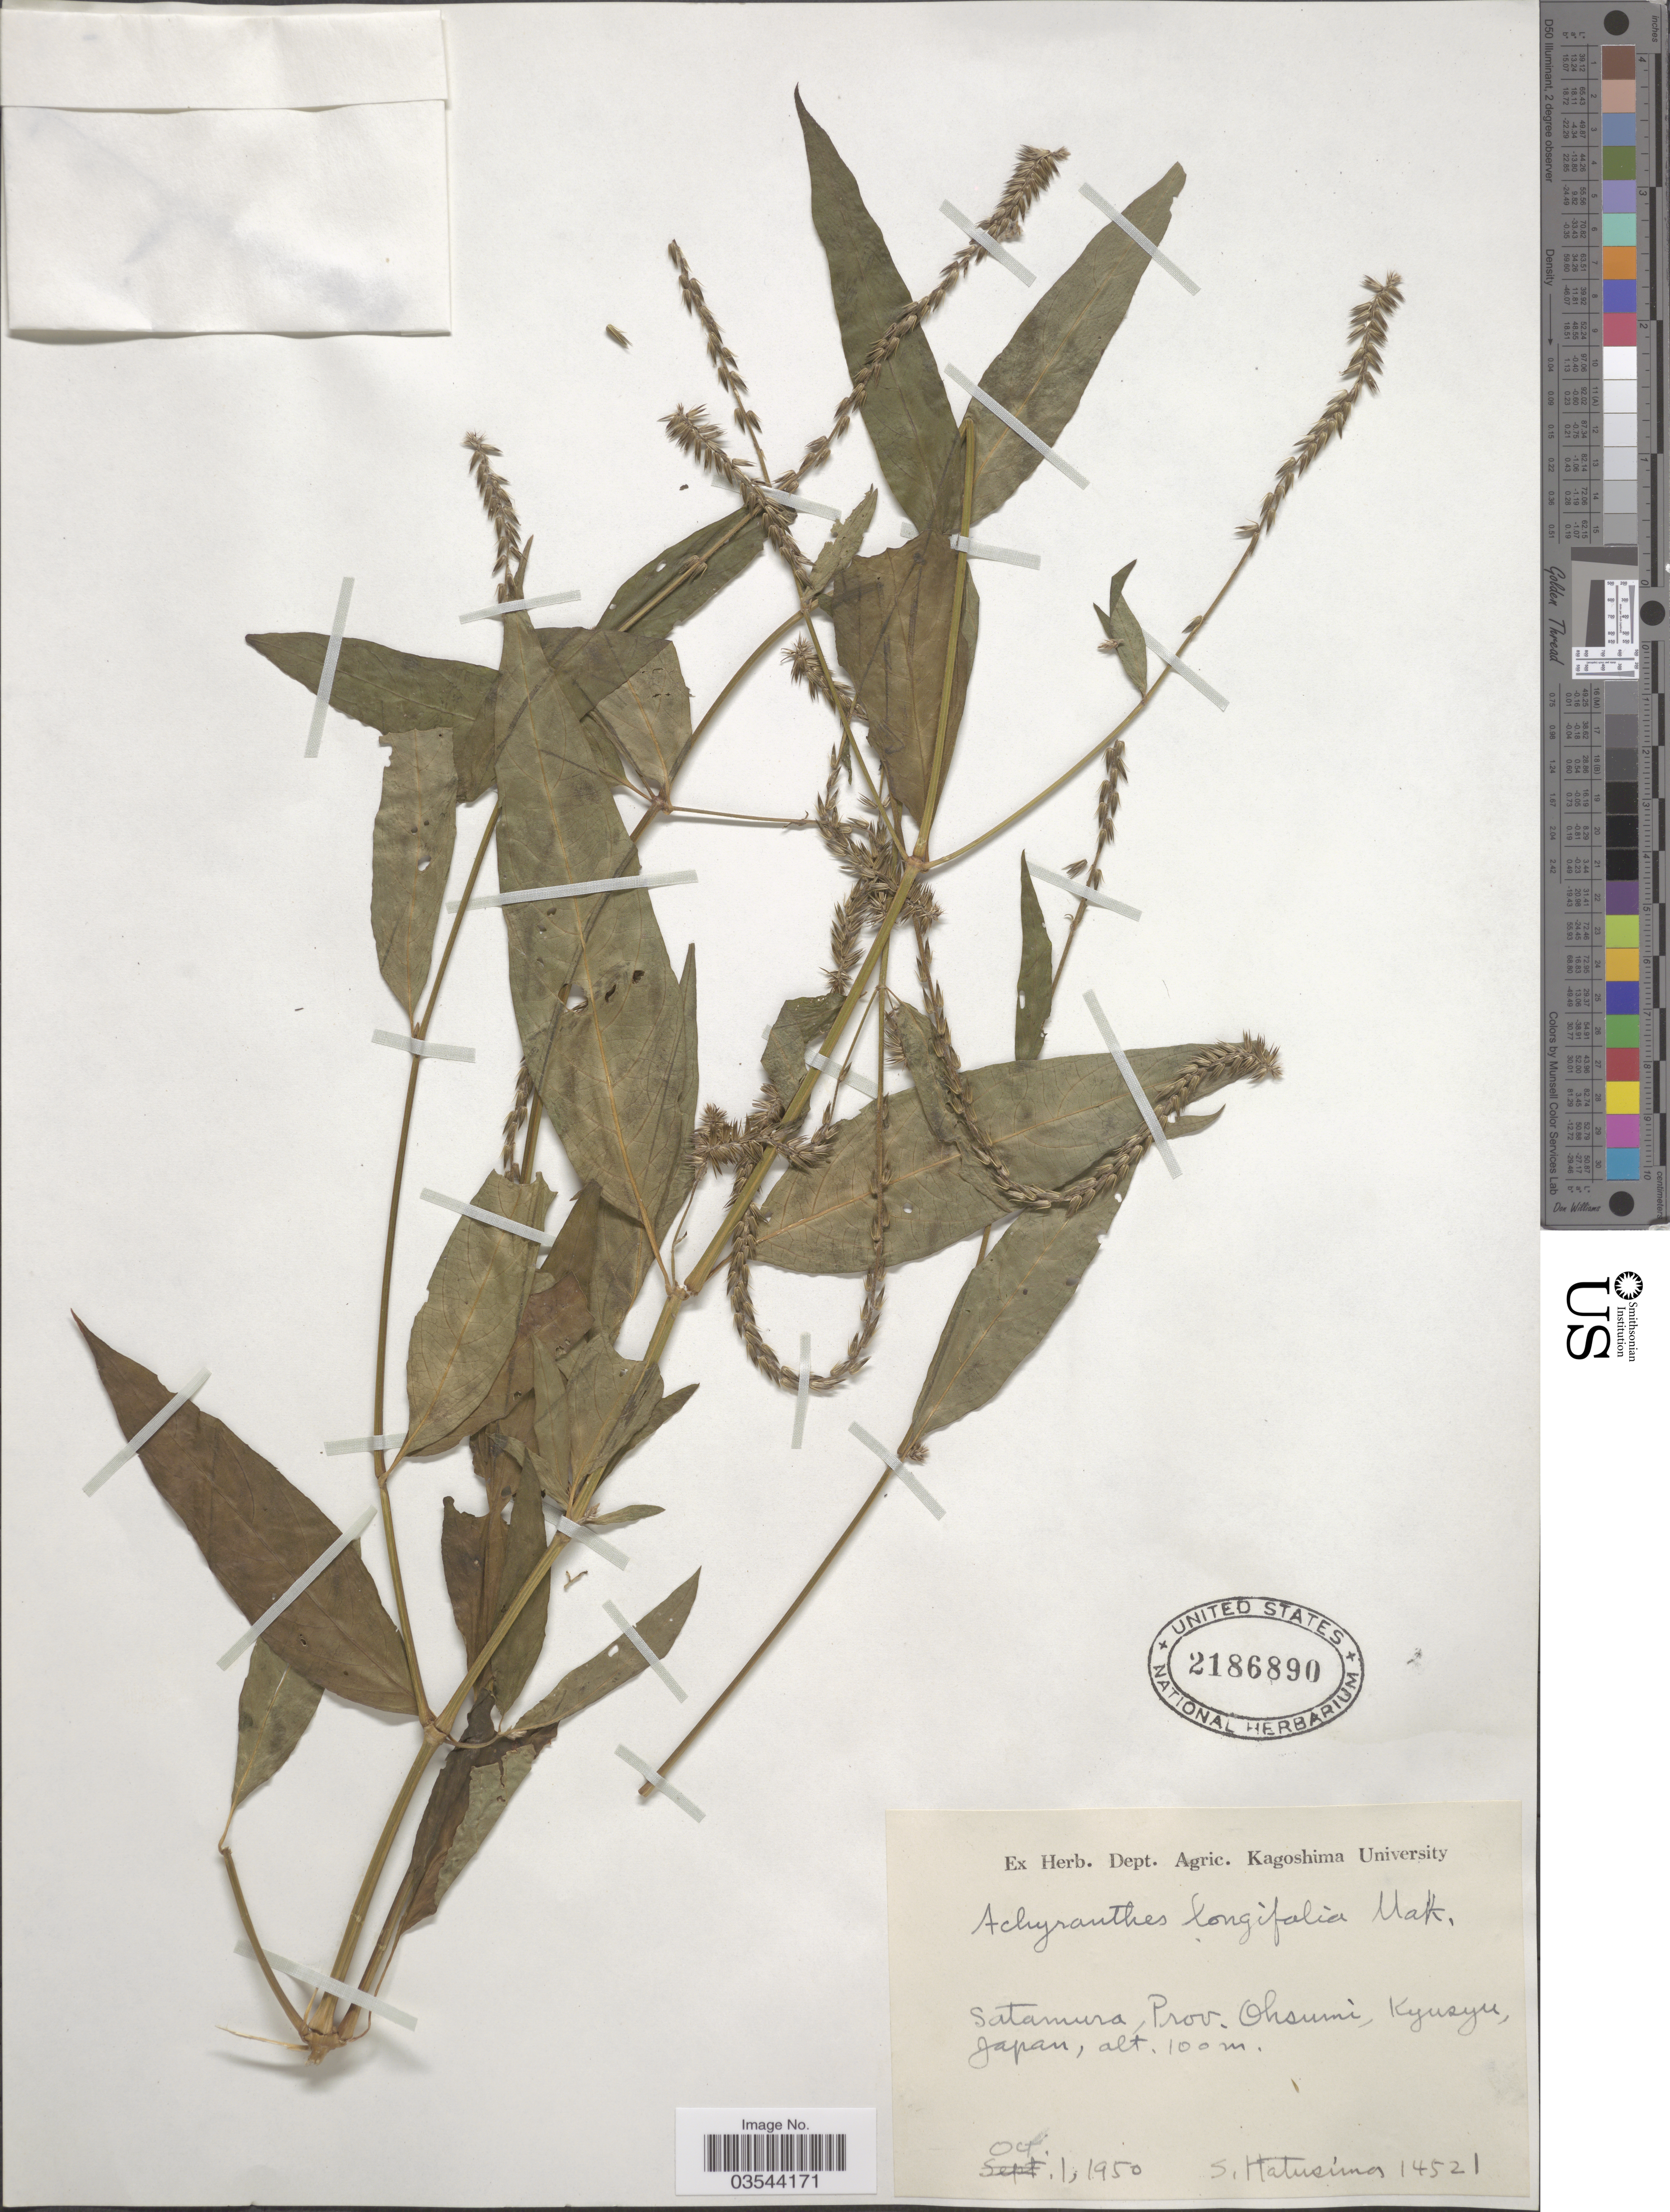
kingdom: Plantae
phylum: Tracheophyta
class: Magnoliopsida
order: Caryophyllales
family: Amaranthaceae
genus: Achyranthes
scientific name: Achyranthes longifolia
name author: (Makino) Makino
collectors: S. Hatusima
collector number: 14521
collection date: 1950-10-01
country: Japan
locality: Satamura, Prov. Ohsumi, Kyusyu.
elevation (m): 100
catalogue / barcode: US 2186890